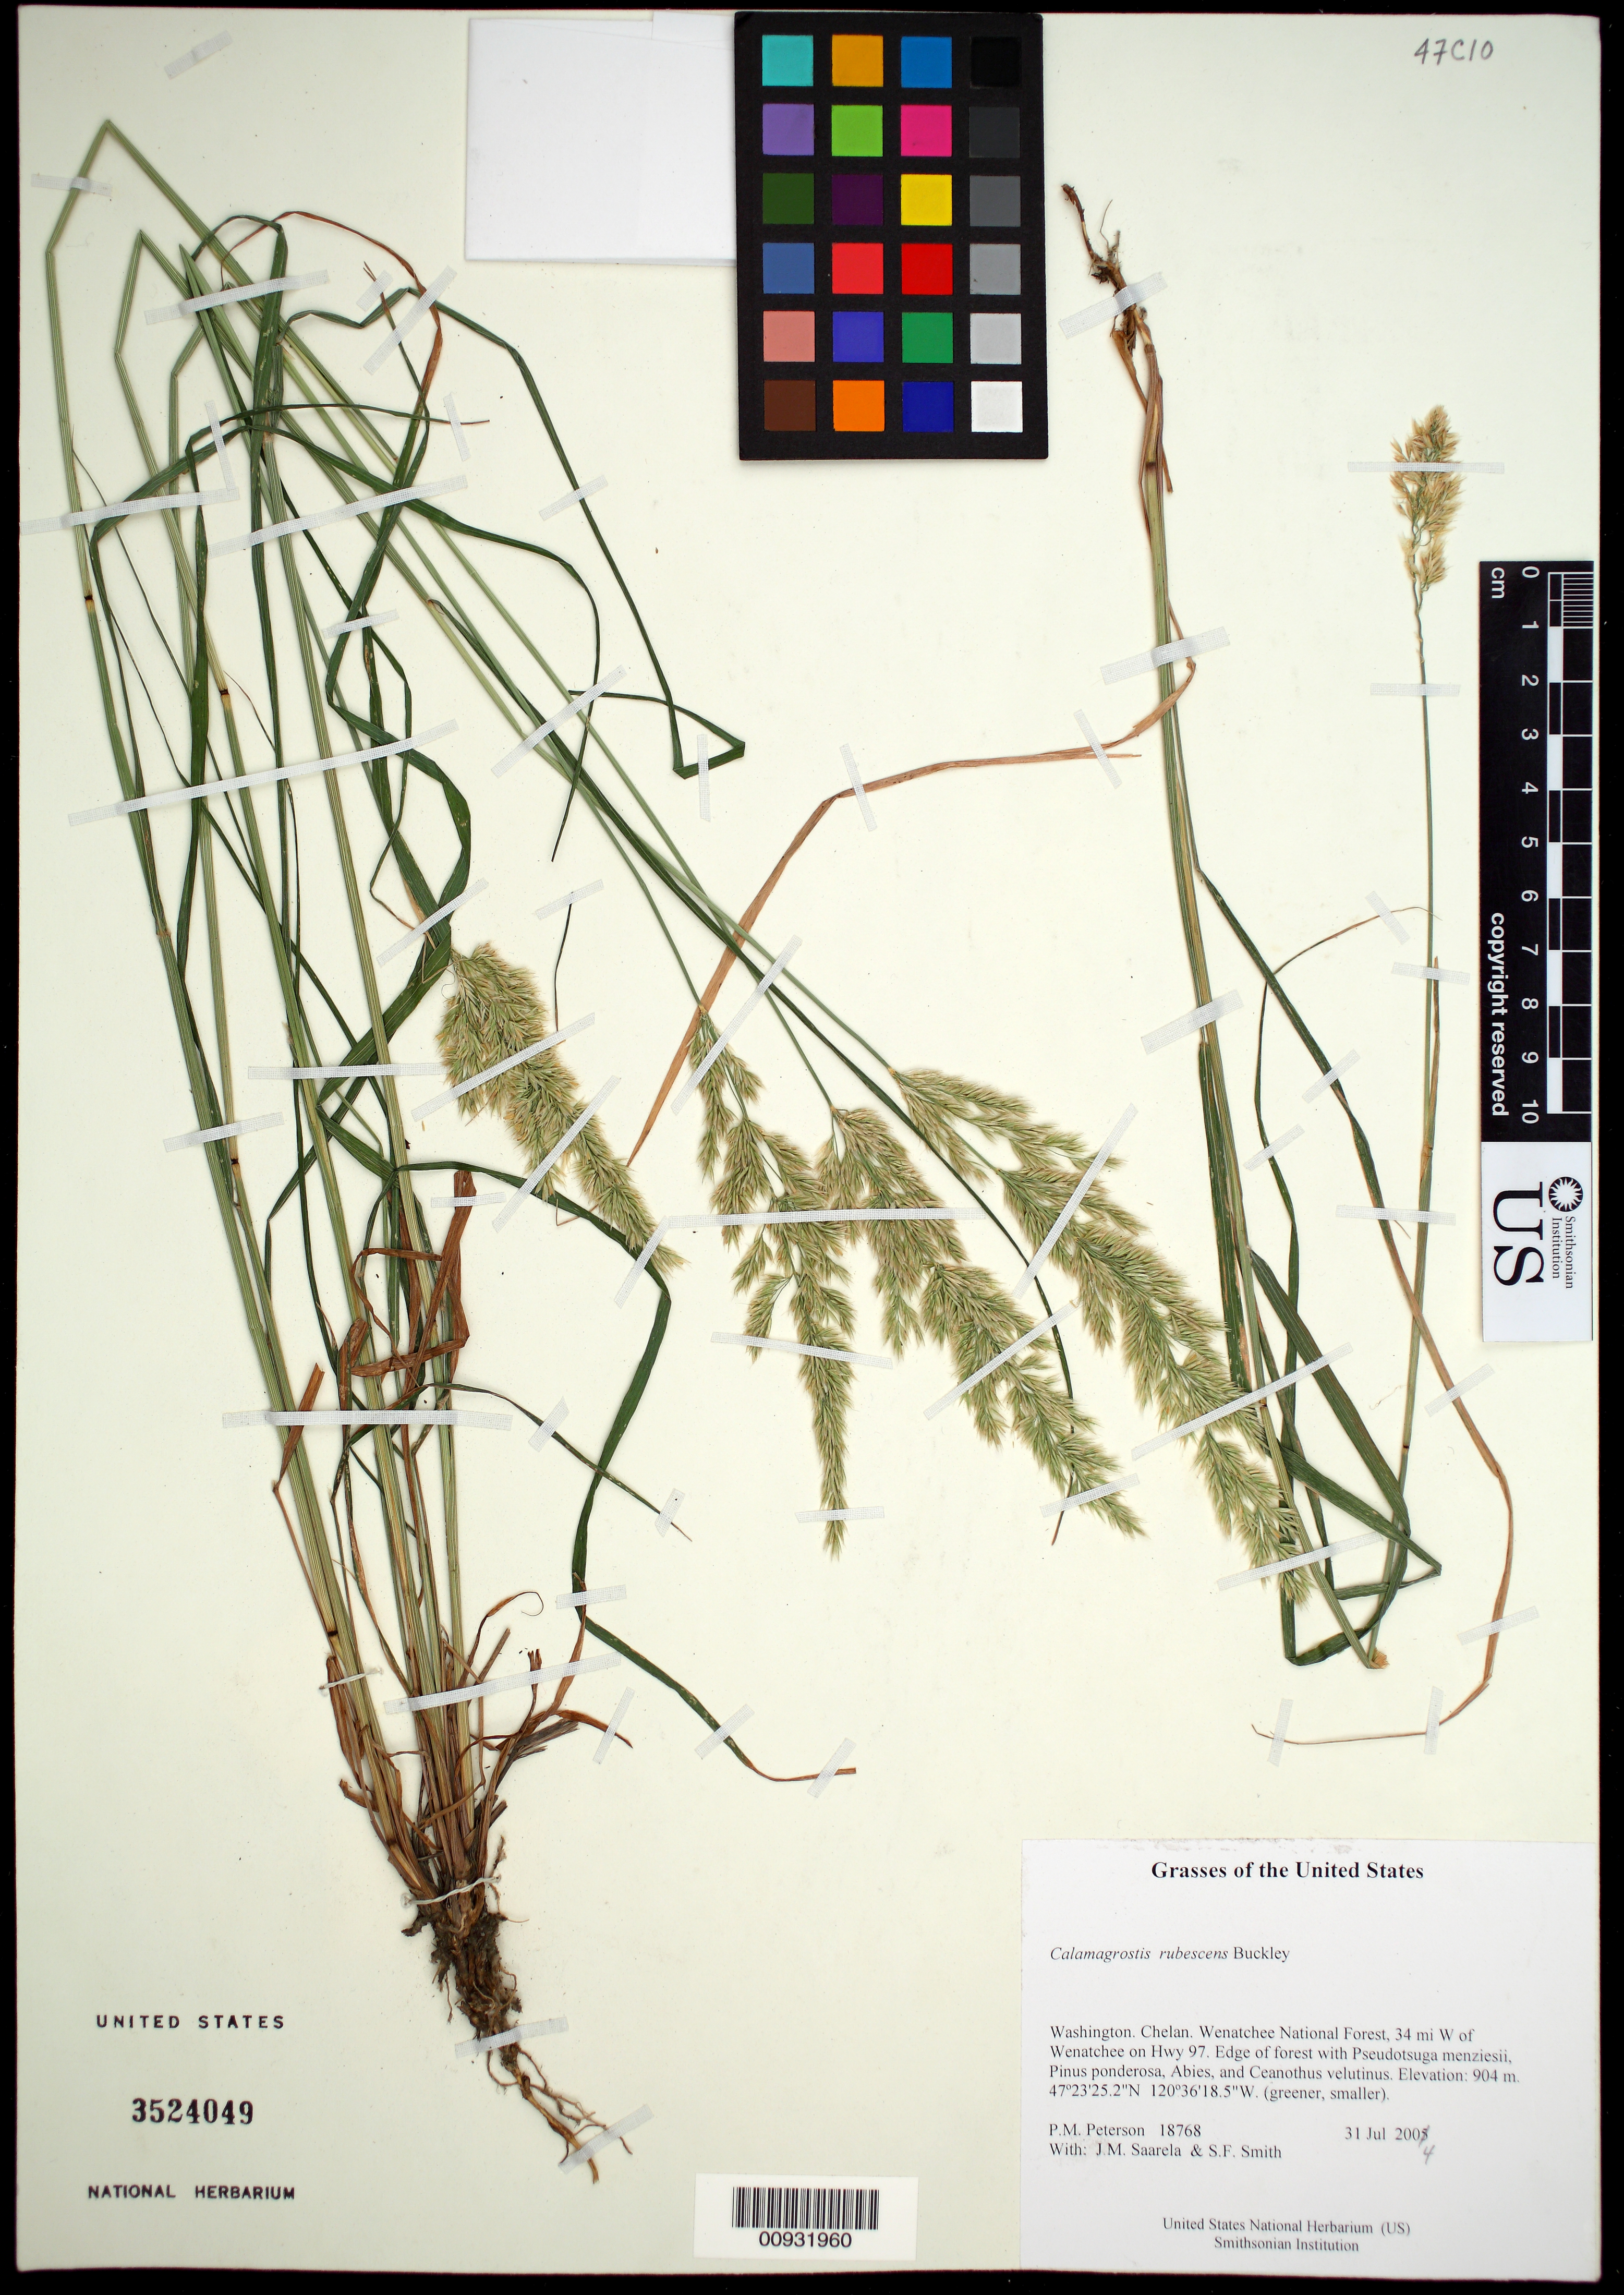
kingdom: Plantae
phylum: Tracheophyta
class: Liliopsida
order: Poales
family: Poaceae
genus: Calamagrostis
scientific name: Calamagrostis rubescens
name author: Buckley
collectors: P. M. Peterson, J. Saarela & S.F. Smith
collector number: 18768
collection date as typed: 31 Jul 2004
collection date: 2004-07-31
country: United States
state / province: Washington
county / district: Chelan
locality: Wenatchee National Forest, 34 mi W of Wenatchee on Hwy 97. Edge of forest with Pseudotsuga menziesii, Pinus ponderosa, Abies, and Ceanothus velutinus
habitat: (greener, smaller)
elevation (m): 904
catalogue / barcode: US 3524049